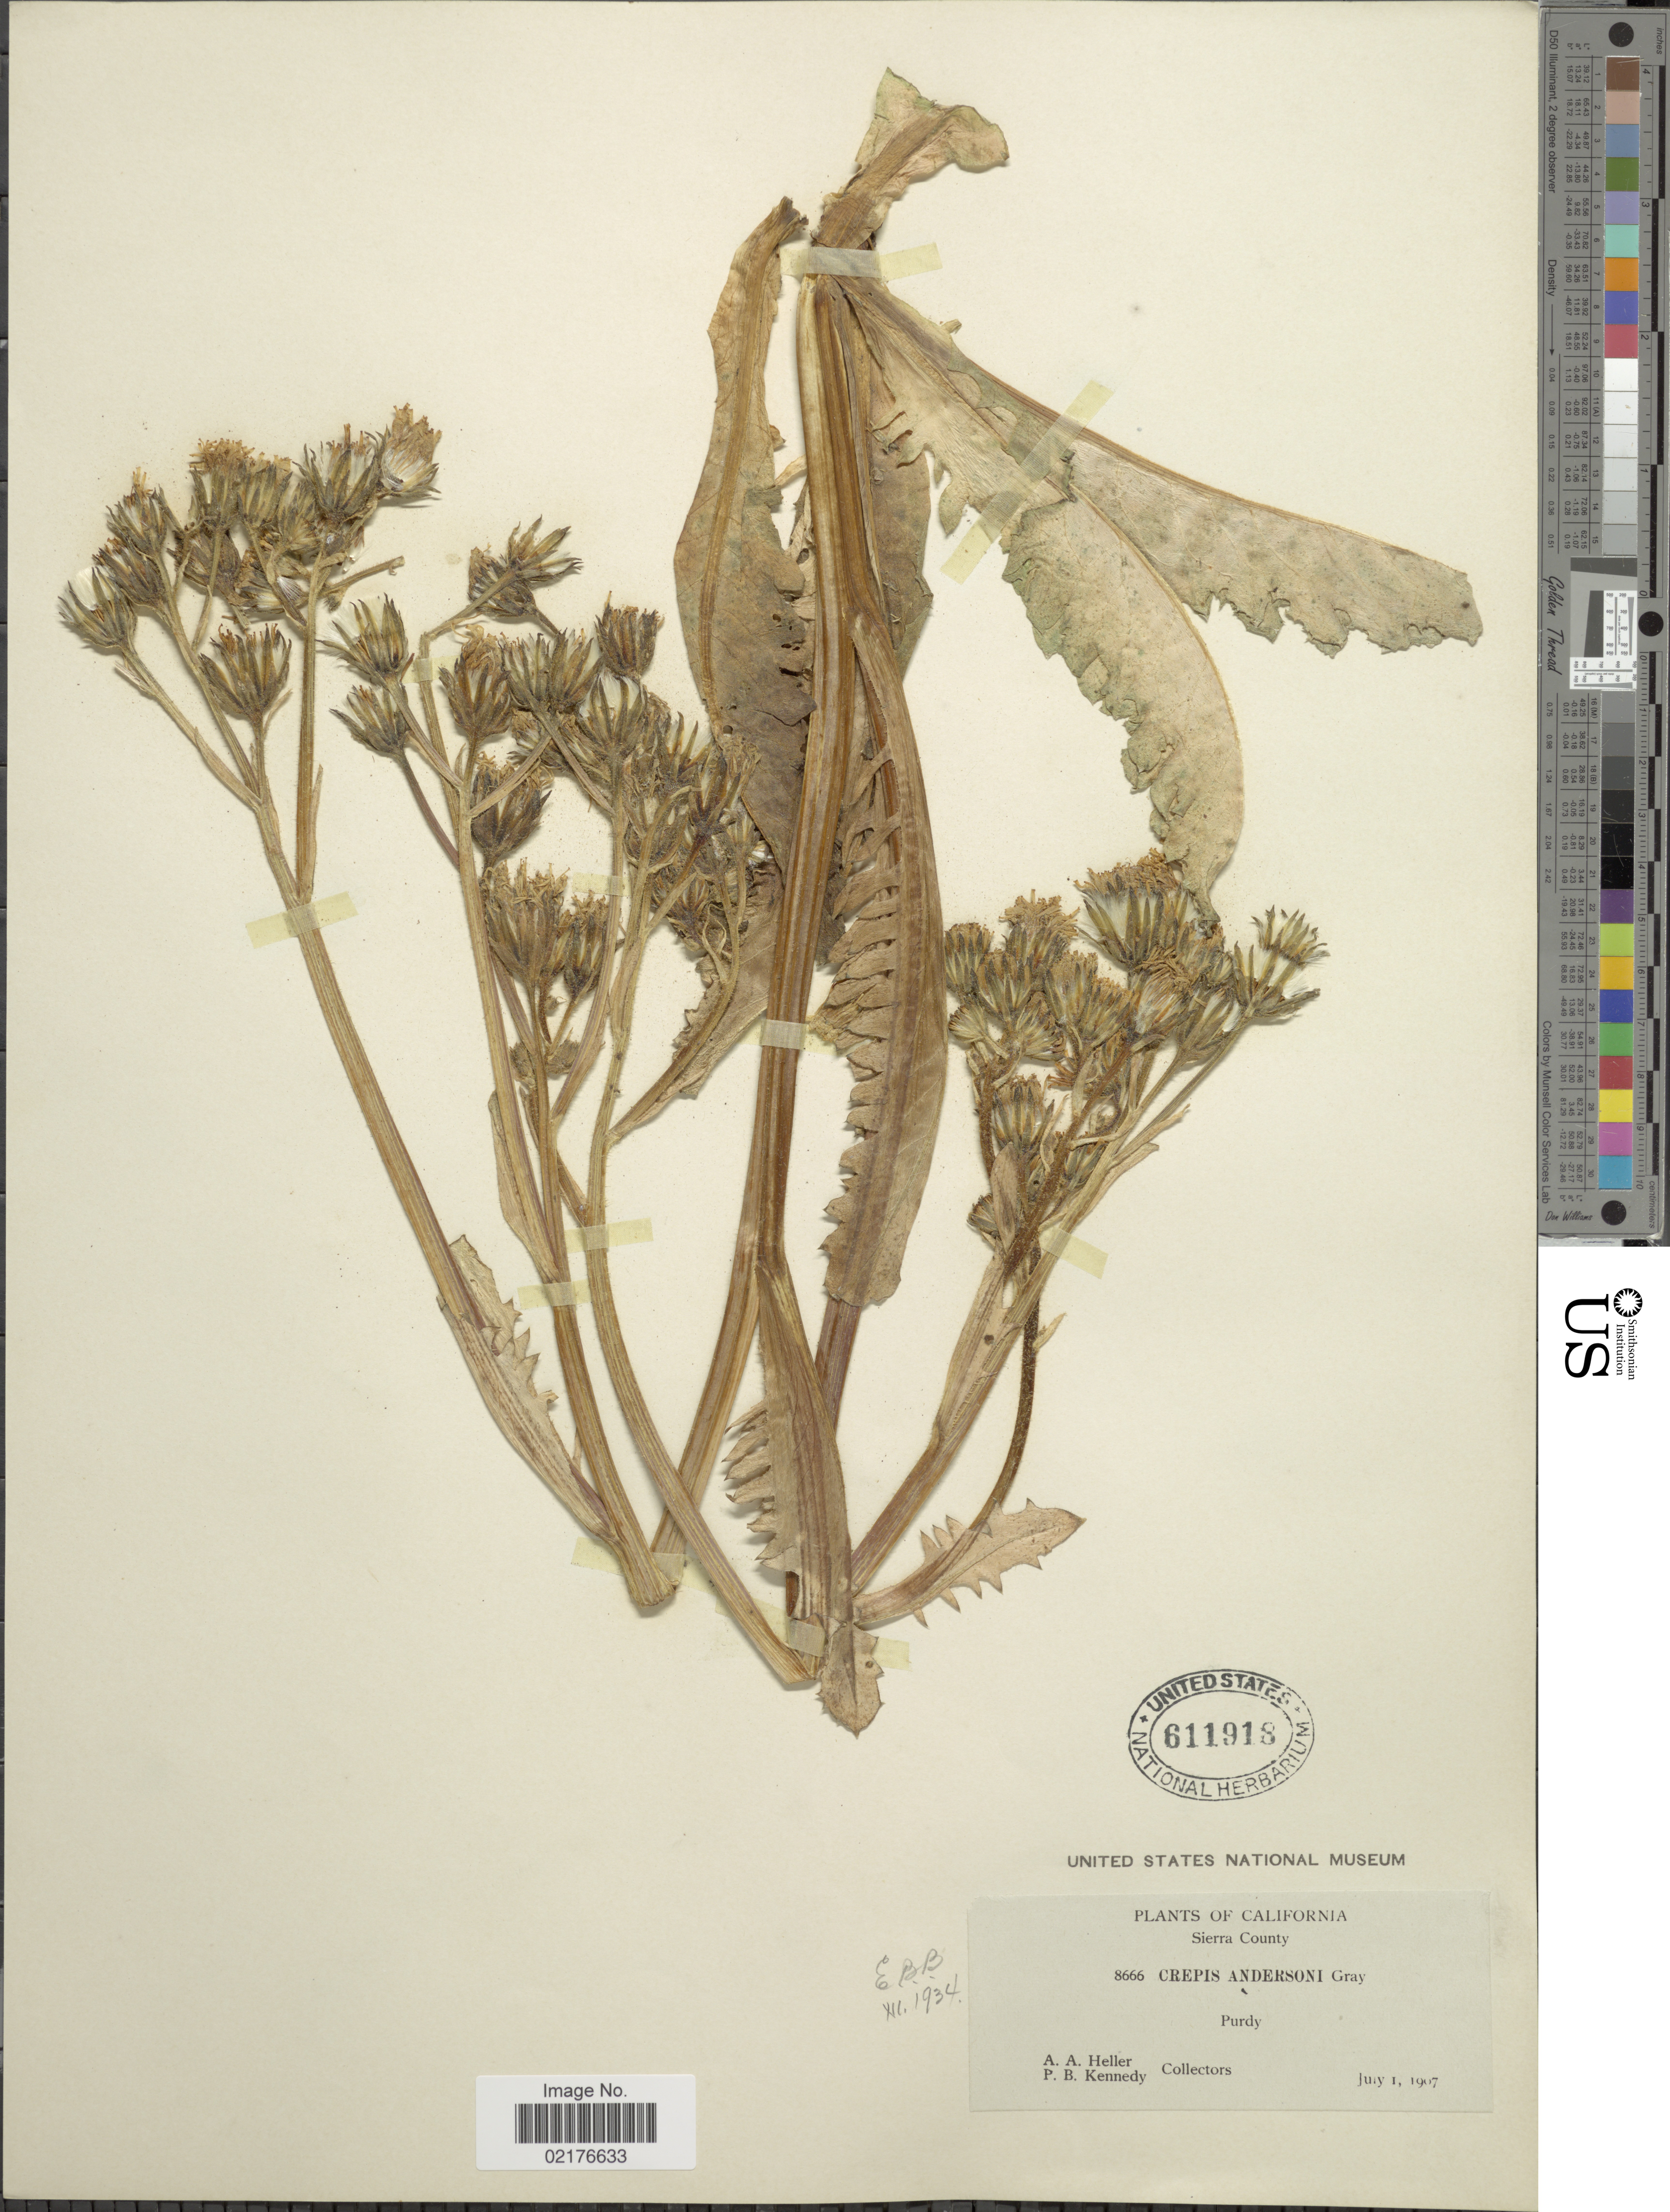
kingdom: Plantae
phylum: Tracheophyta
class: Magnoliopsida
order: Asterales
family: Asteraceae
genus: Crepis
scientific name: Crepis runcinata subsp. andersonii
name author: (A. Gray) Babc. & Stebbins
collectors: A. A. Heller & P. B. Kennedy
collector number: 8666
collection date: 1907-07-01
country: United States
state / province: California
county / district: Sierra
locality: Sierra County, Purdy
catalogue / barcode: US 611918